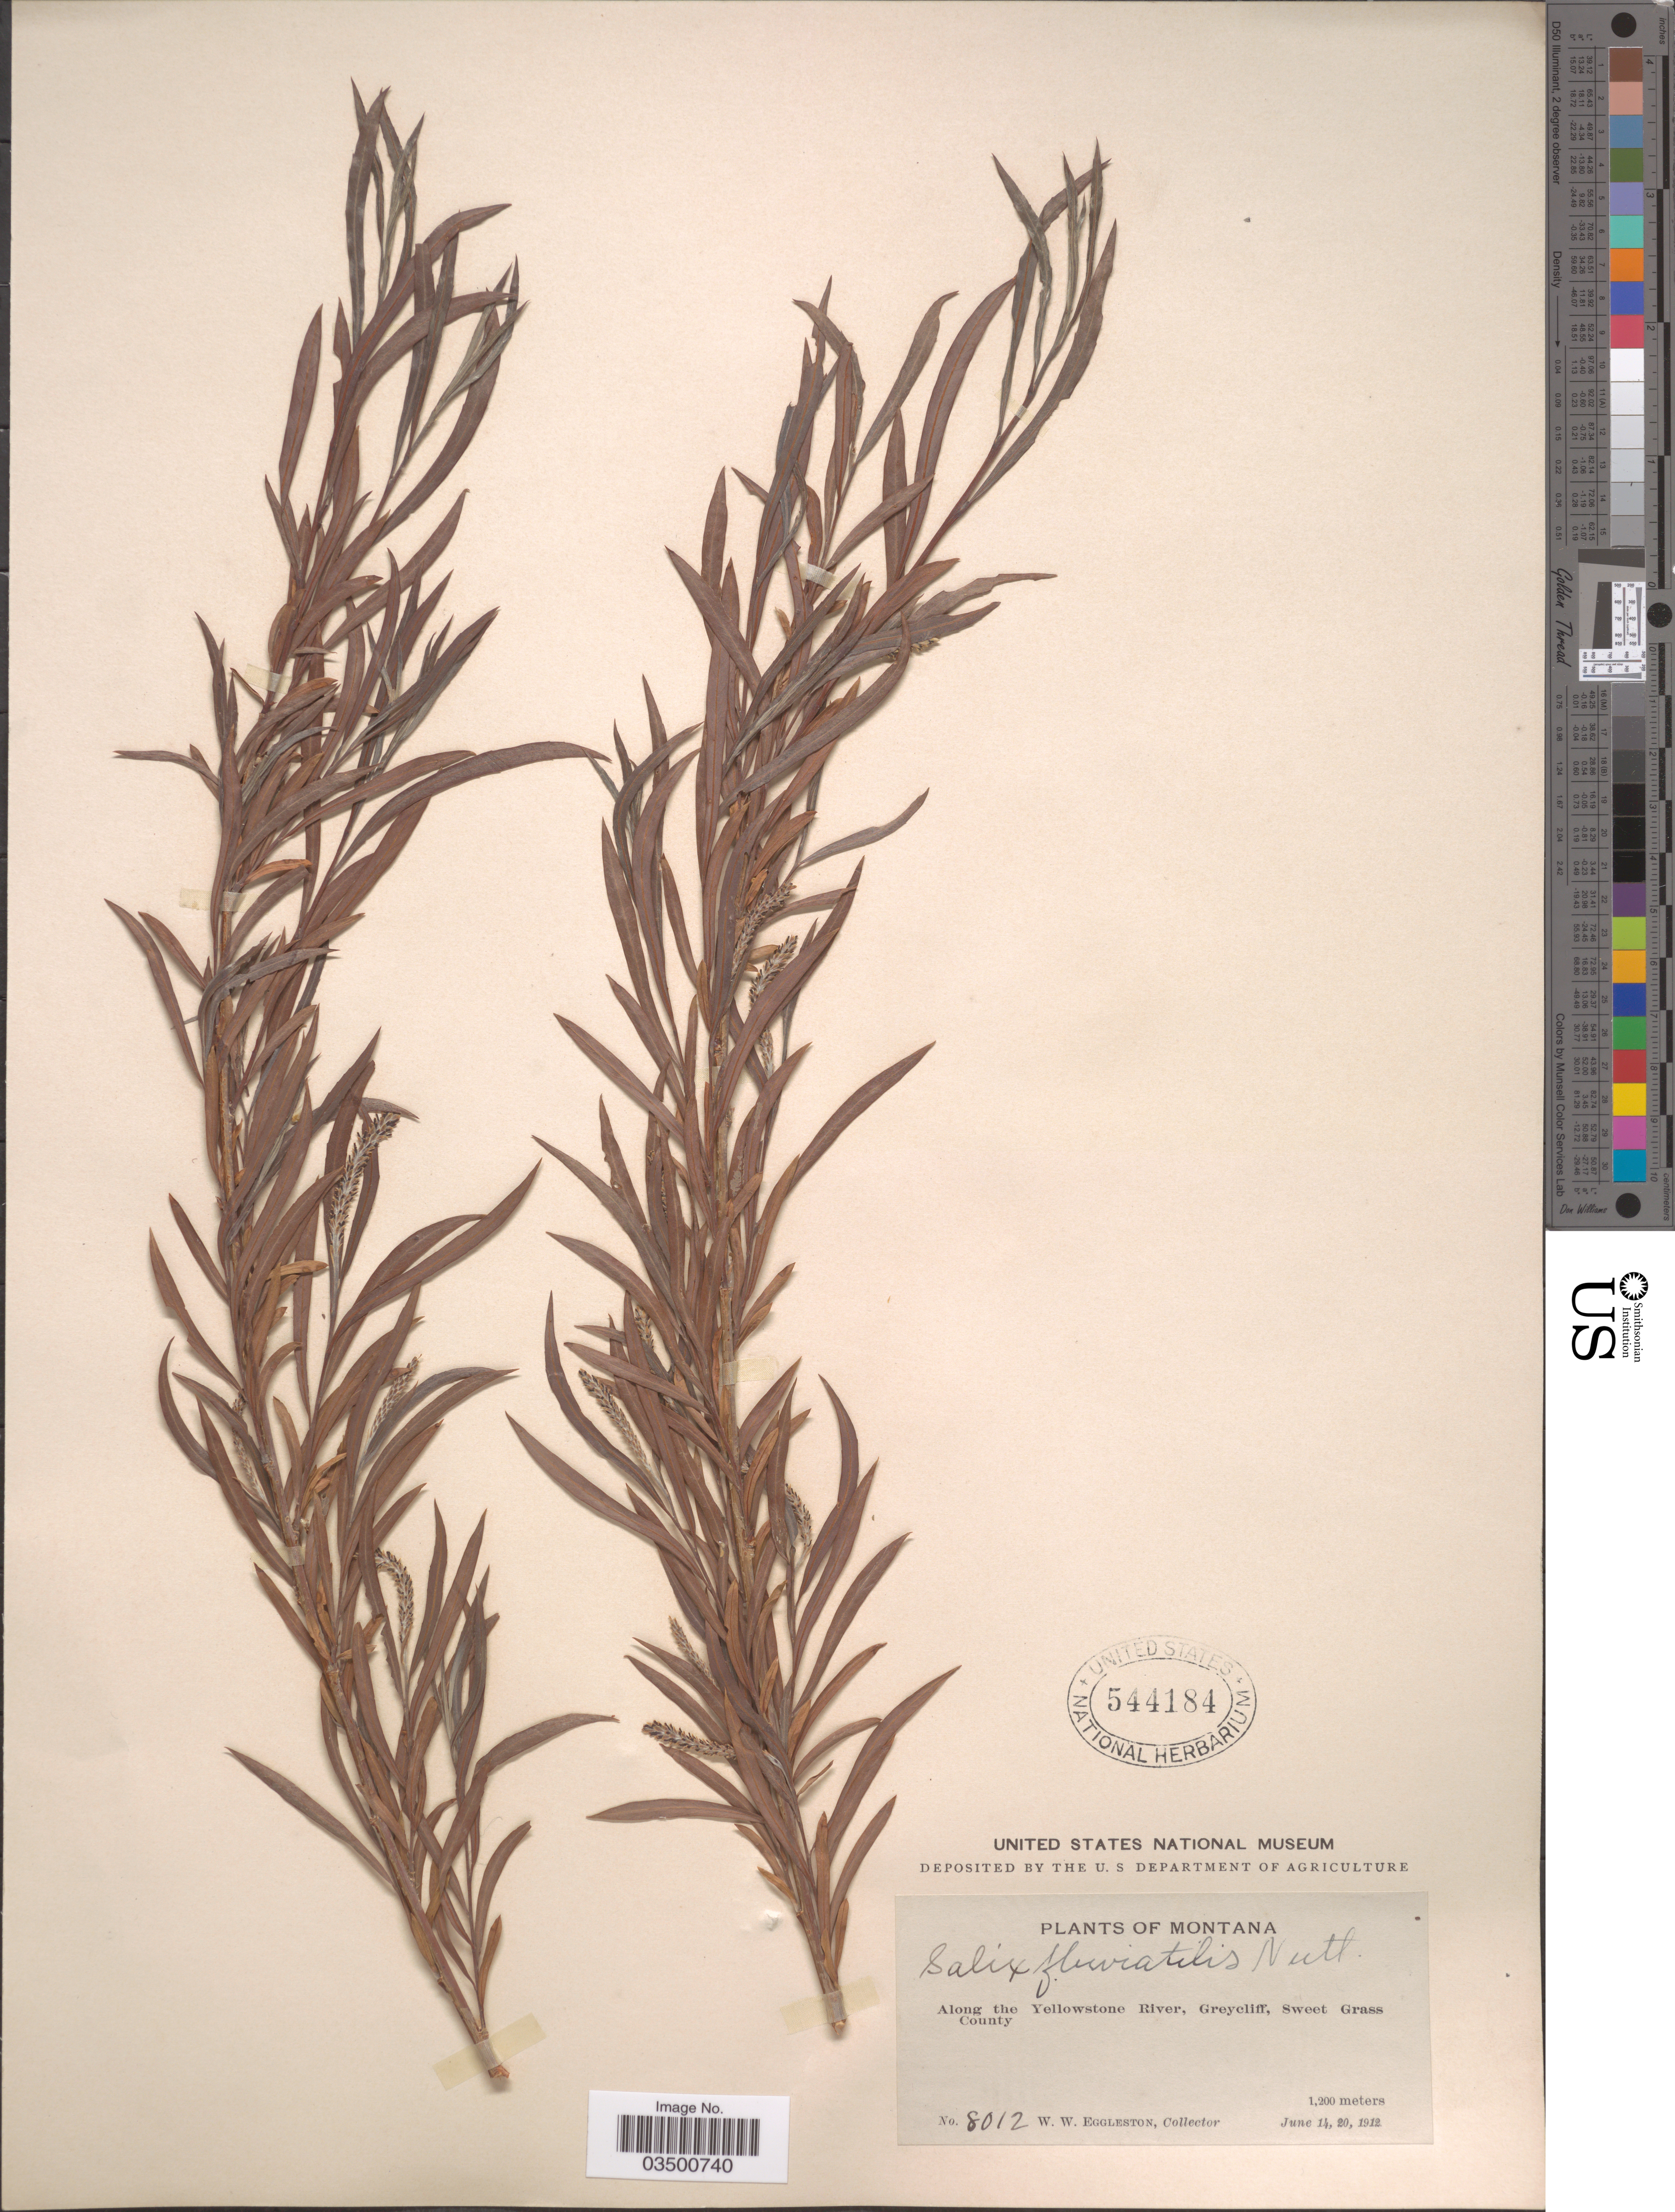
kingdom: Plantae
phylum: Tracheophyta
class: Magnoliopsida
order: Malpighiales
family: Salicaceae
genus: Salix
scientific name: Salix interior var. pedicellata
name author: (Andersson) C.R. Ball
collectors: W. W. Eggleston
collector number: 8012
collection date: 1912-06-14/1912-06-20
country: United States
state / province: Montana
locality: Along the Yellowstone River, Greycliff, Sweet Grass County.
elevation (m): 1200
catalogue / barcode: US 544184